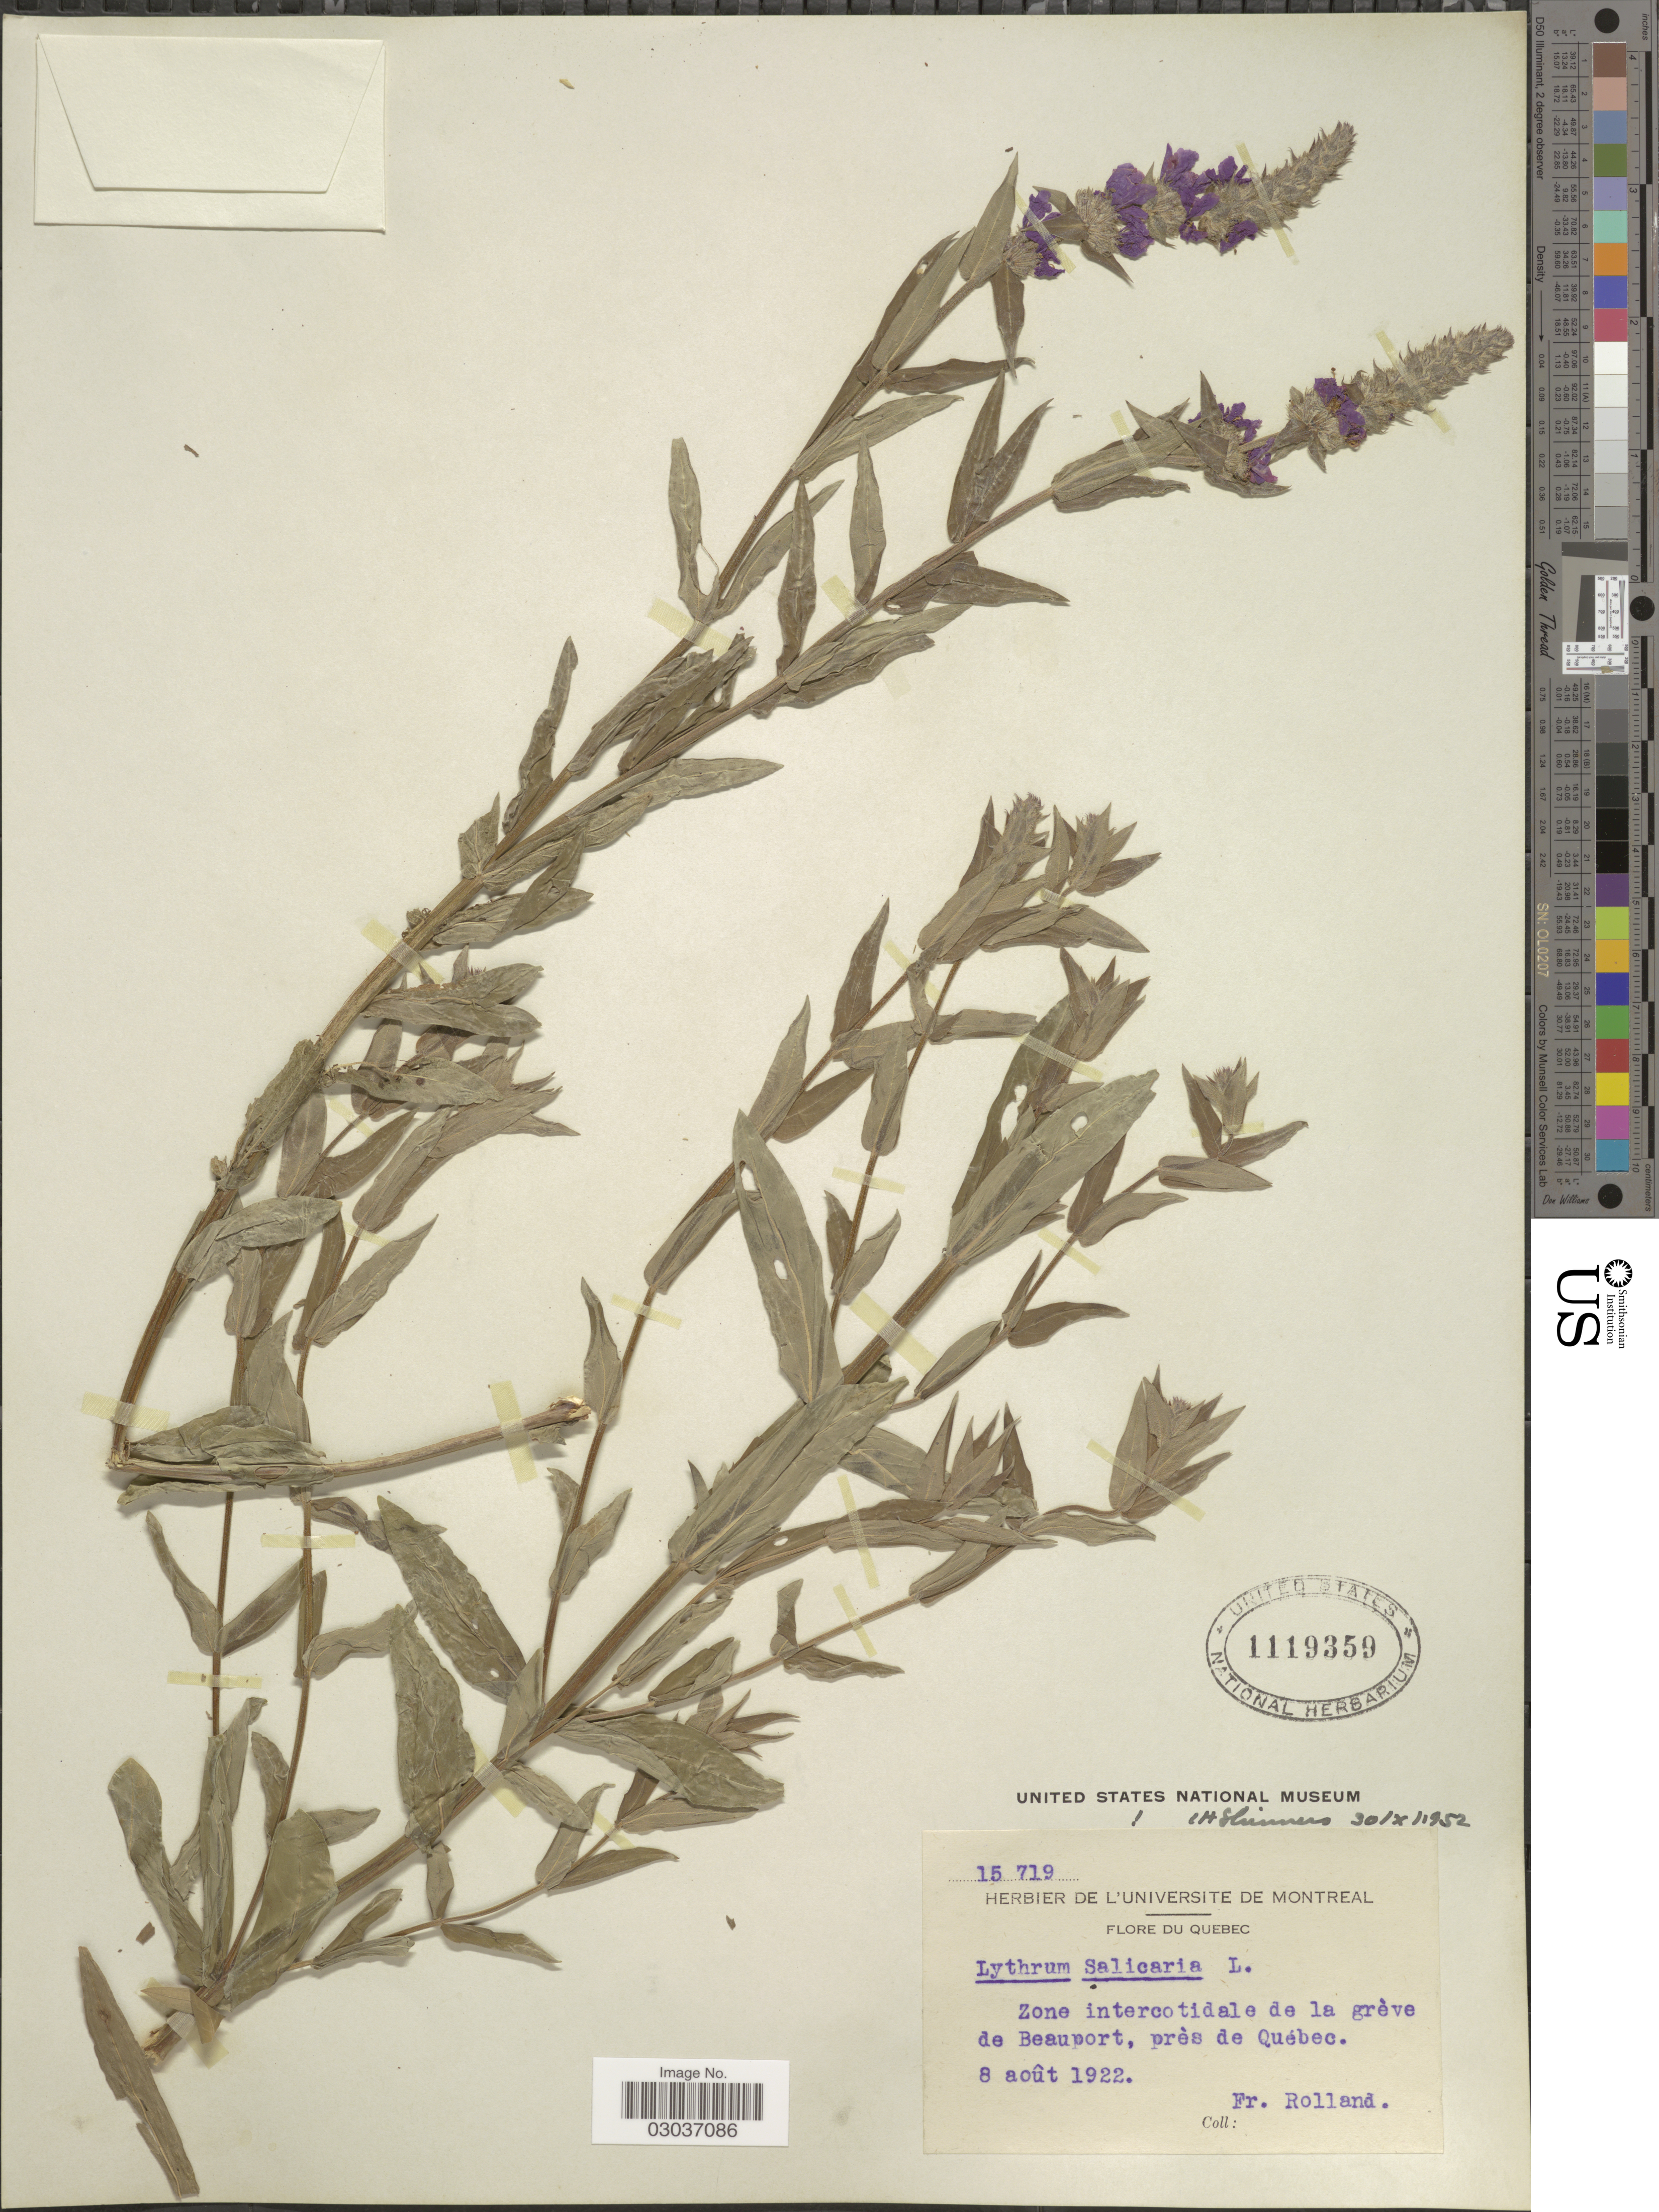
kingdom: Plantae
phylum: Tracheophyta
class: Magnoliopsida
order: Myrtales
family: Lythraceae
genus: Lythrum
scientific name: Lythrum salicaria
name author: L.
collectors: B. Rolland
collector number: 15719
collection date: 1922-08-08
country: Canada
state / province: Quebec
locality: Zone intercotidale de la grève de Beauport, près de Québec.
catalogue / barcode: US 1119359